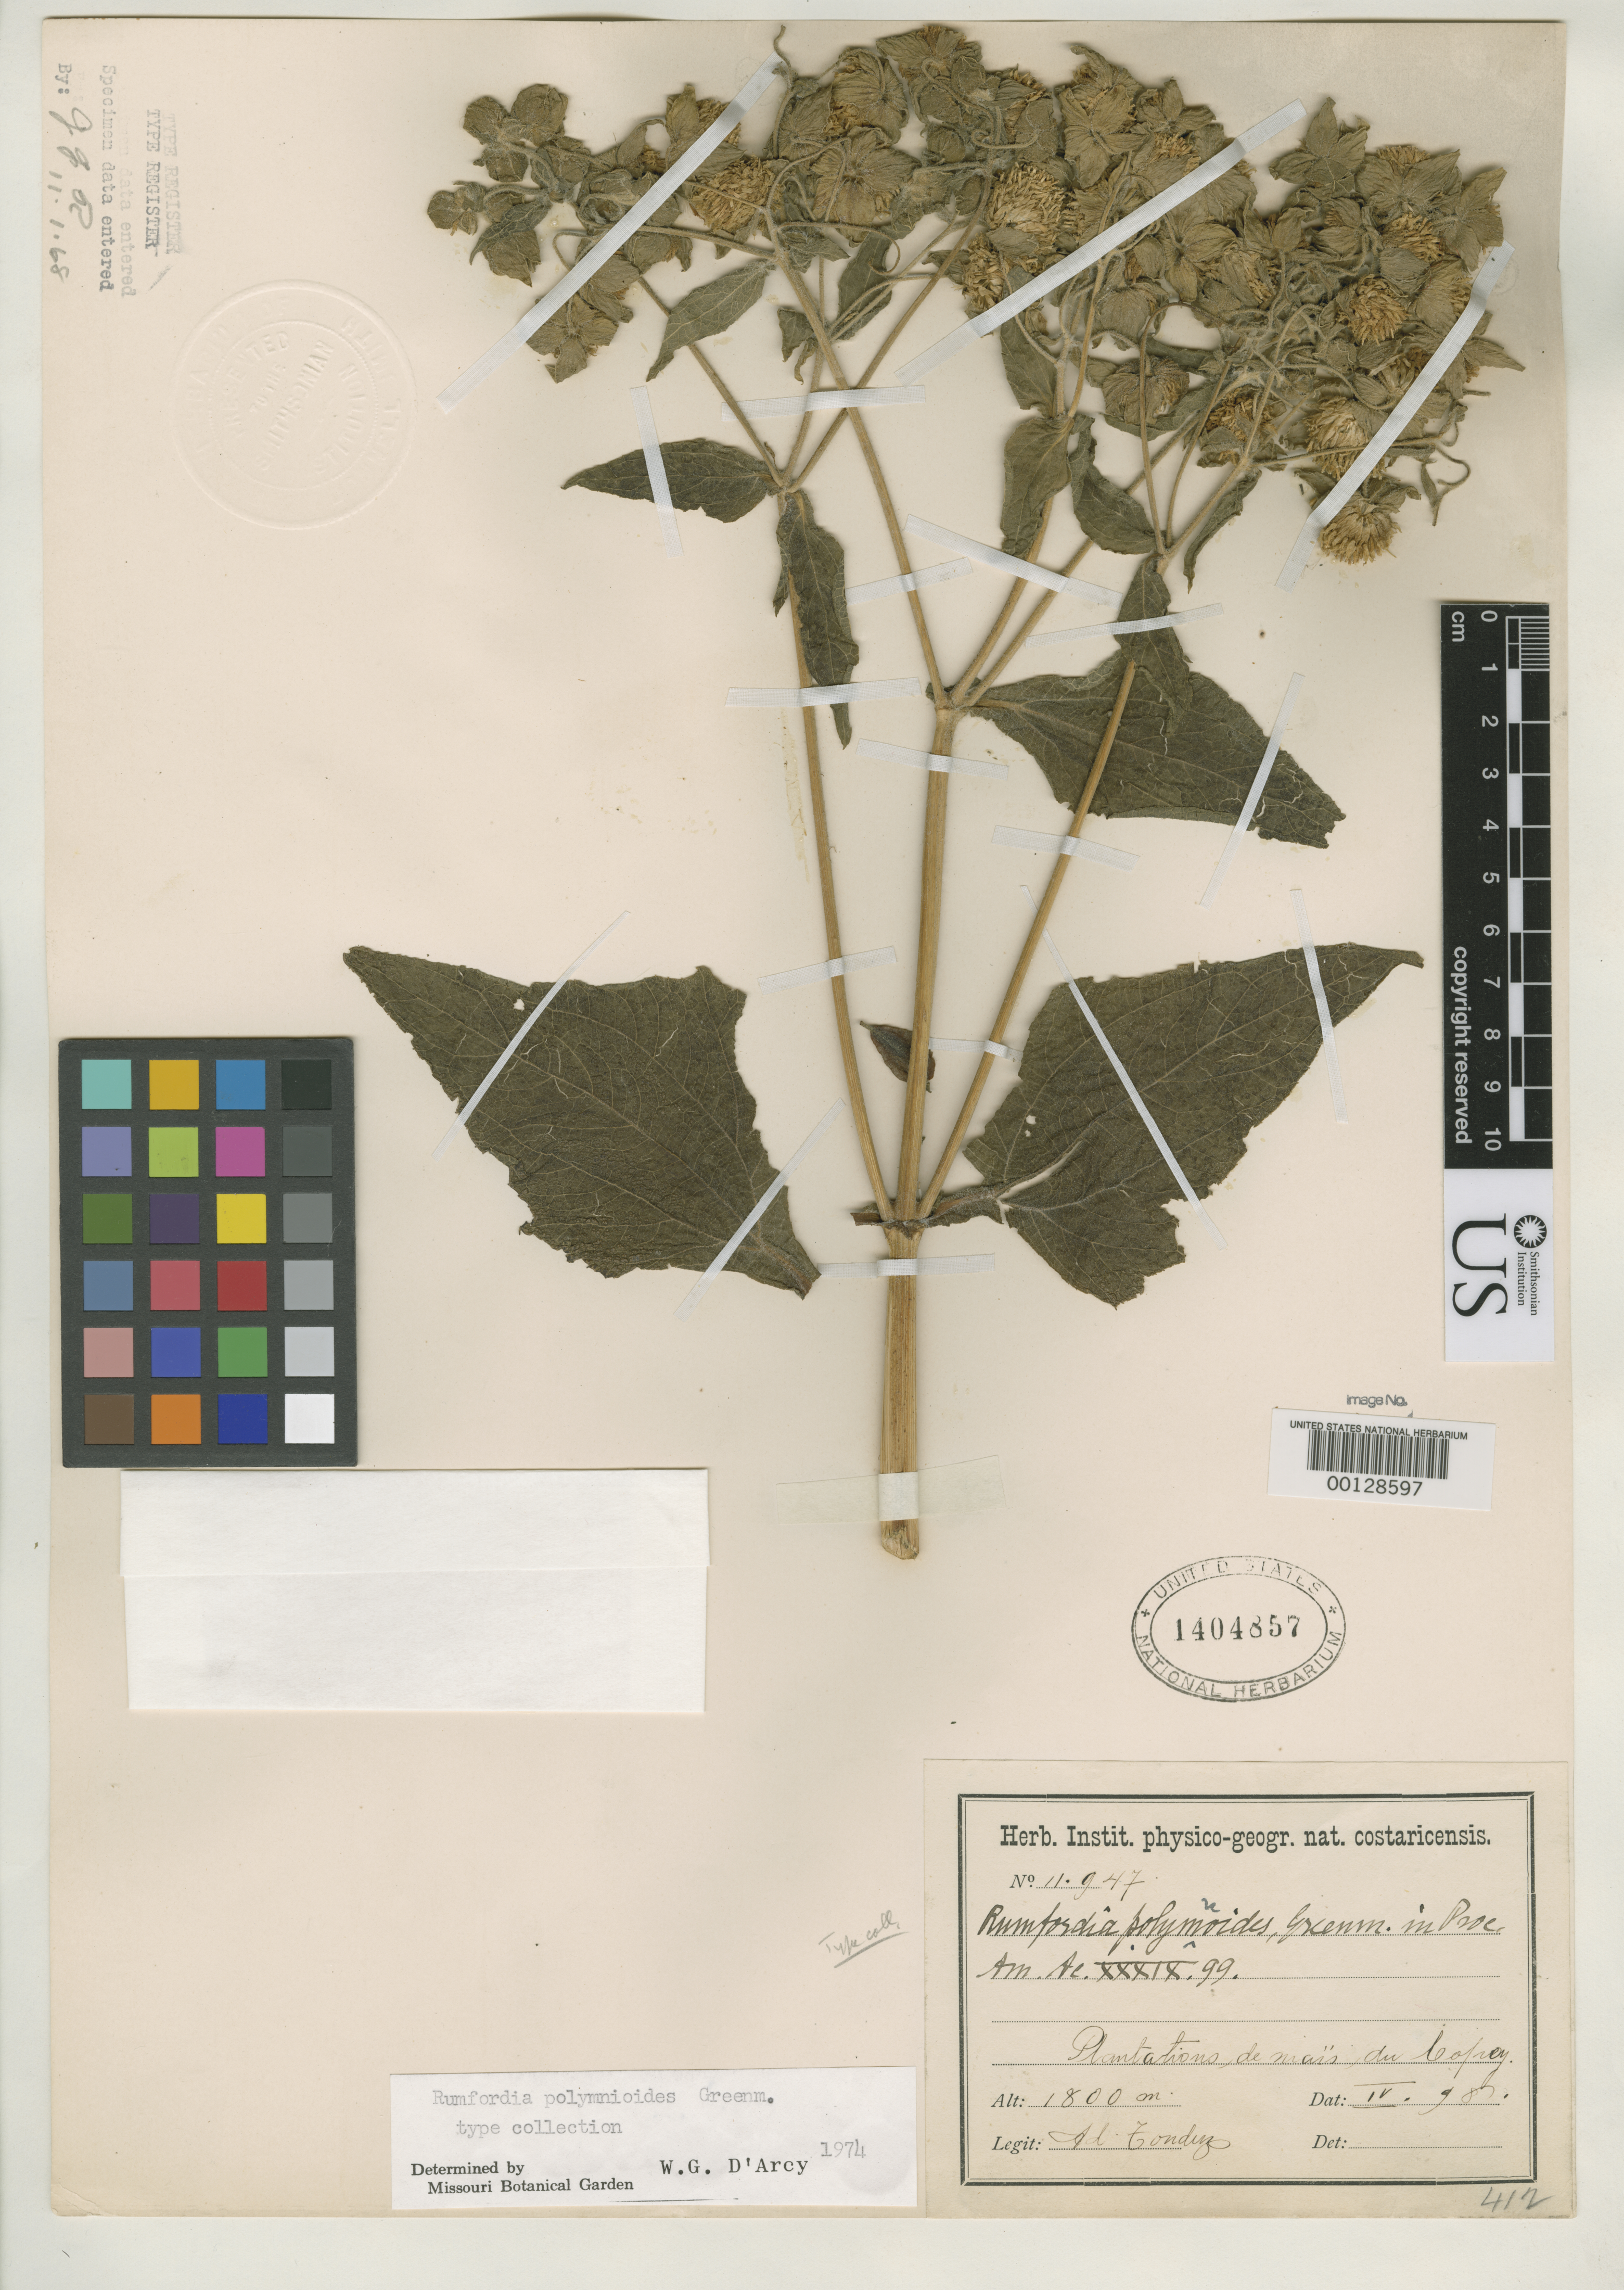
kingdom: Plantae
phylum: Tracheophyta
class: Magnoliopsida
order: Asterales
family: Asteraceae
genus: Rumfordia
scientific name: Rumfordia polymnioides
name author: Greenm.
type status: Type Collection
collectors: A. Tonduz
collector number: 11947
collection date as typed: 09 Apr 1887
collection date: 1887-04-09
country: Costa Rica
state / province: San José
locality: Copey.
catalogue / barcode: US 1404857